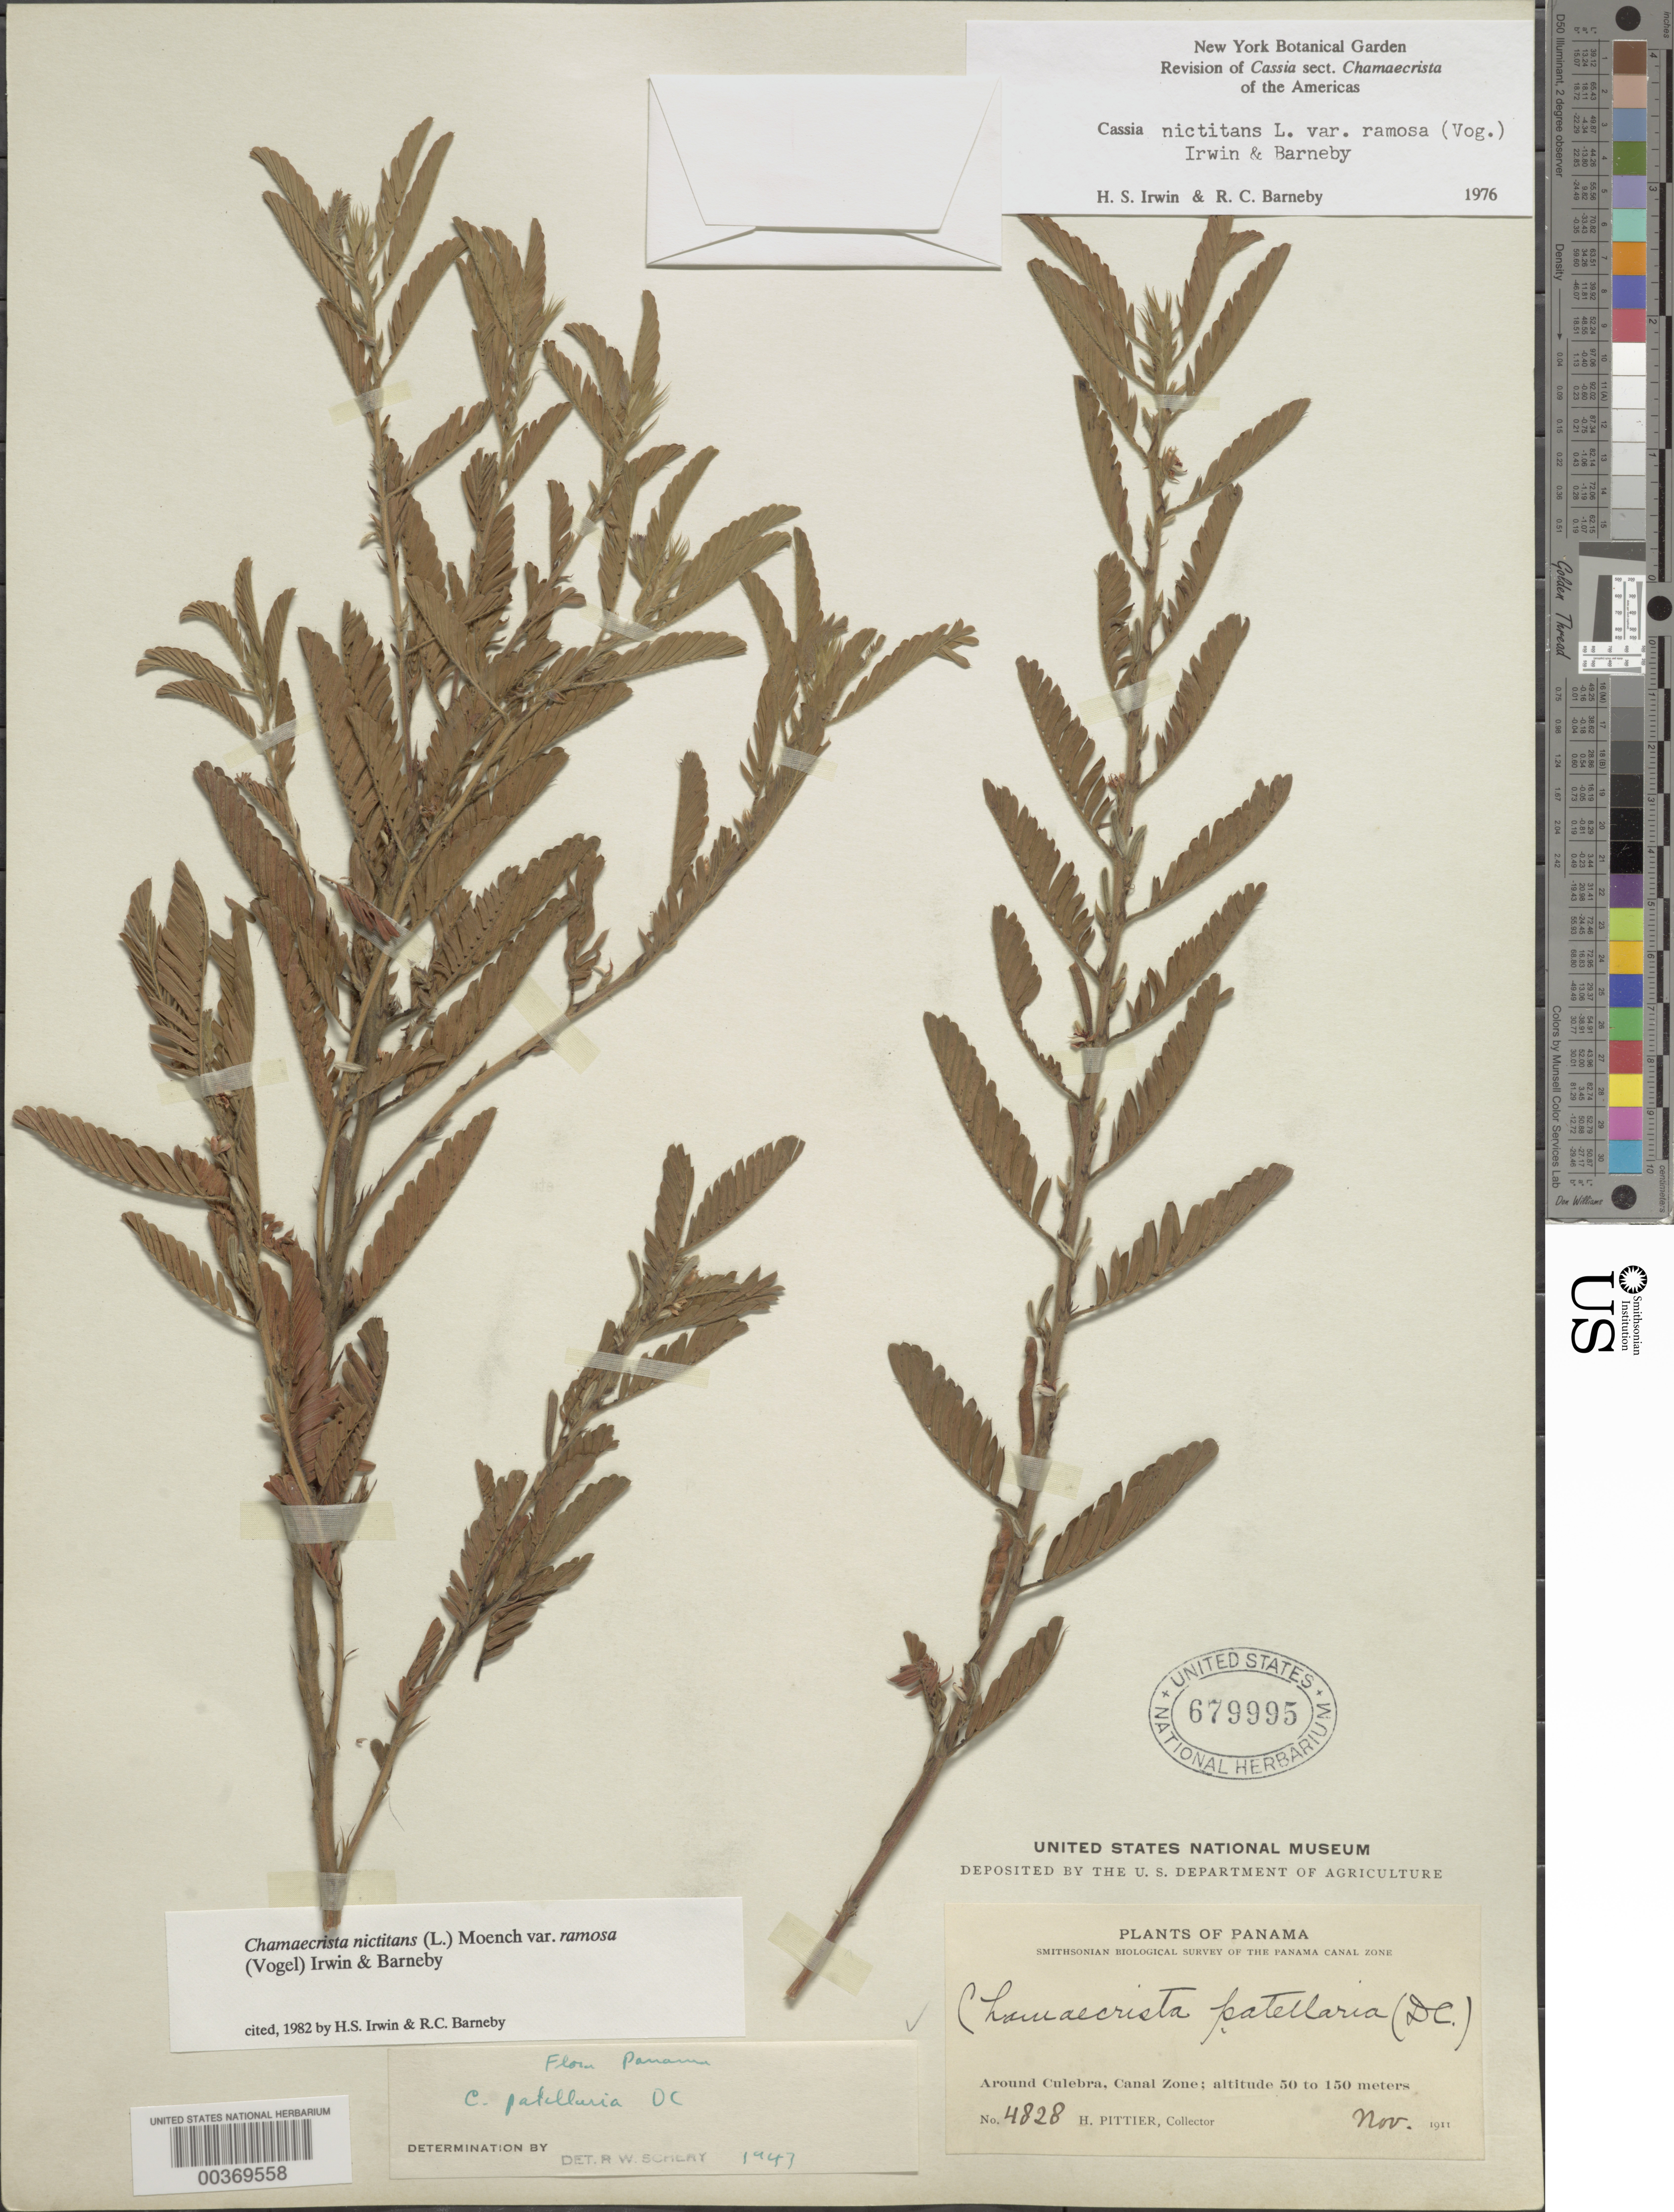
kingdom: Plantae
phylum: Tracheophyta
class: Magnoliopsida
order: Fabales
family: Fabaceae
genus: Chamaecrista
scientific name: Chamaecrista nictitans var. ramosa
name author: (Vogel) H.S. Irwin & Barneby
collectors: H. F. Pittier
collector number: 4828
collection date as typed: Nov 1911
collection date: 1911-11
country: Panama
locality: Around Culebra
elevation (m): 50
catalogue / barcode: US 679995